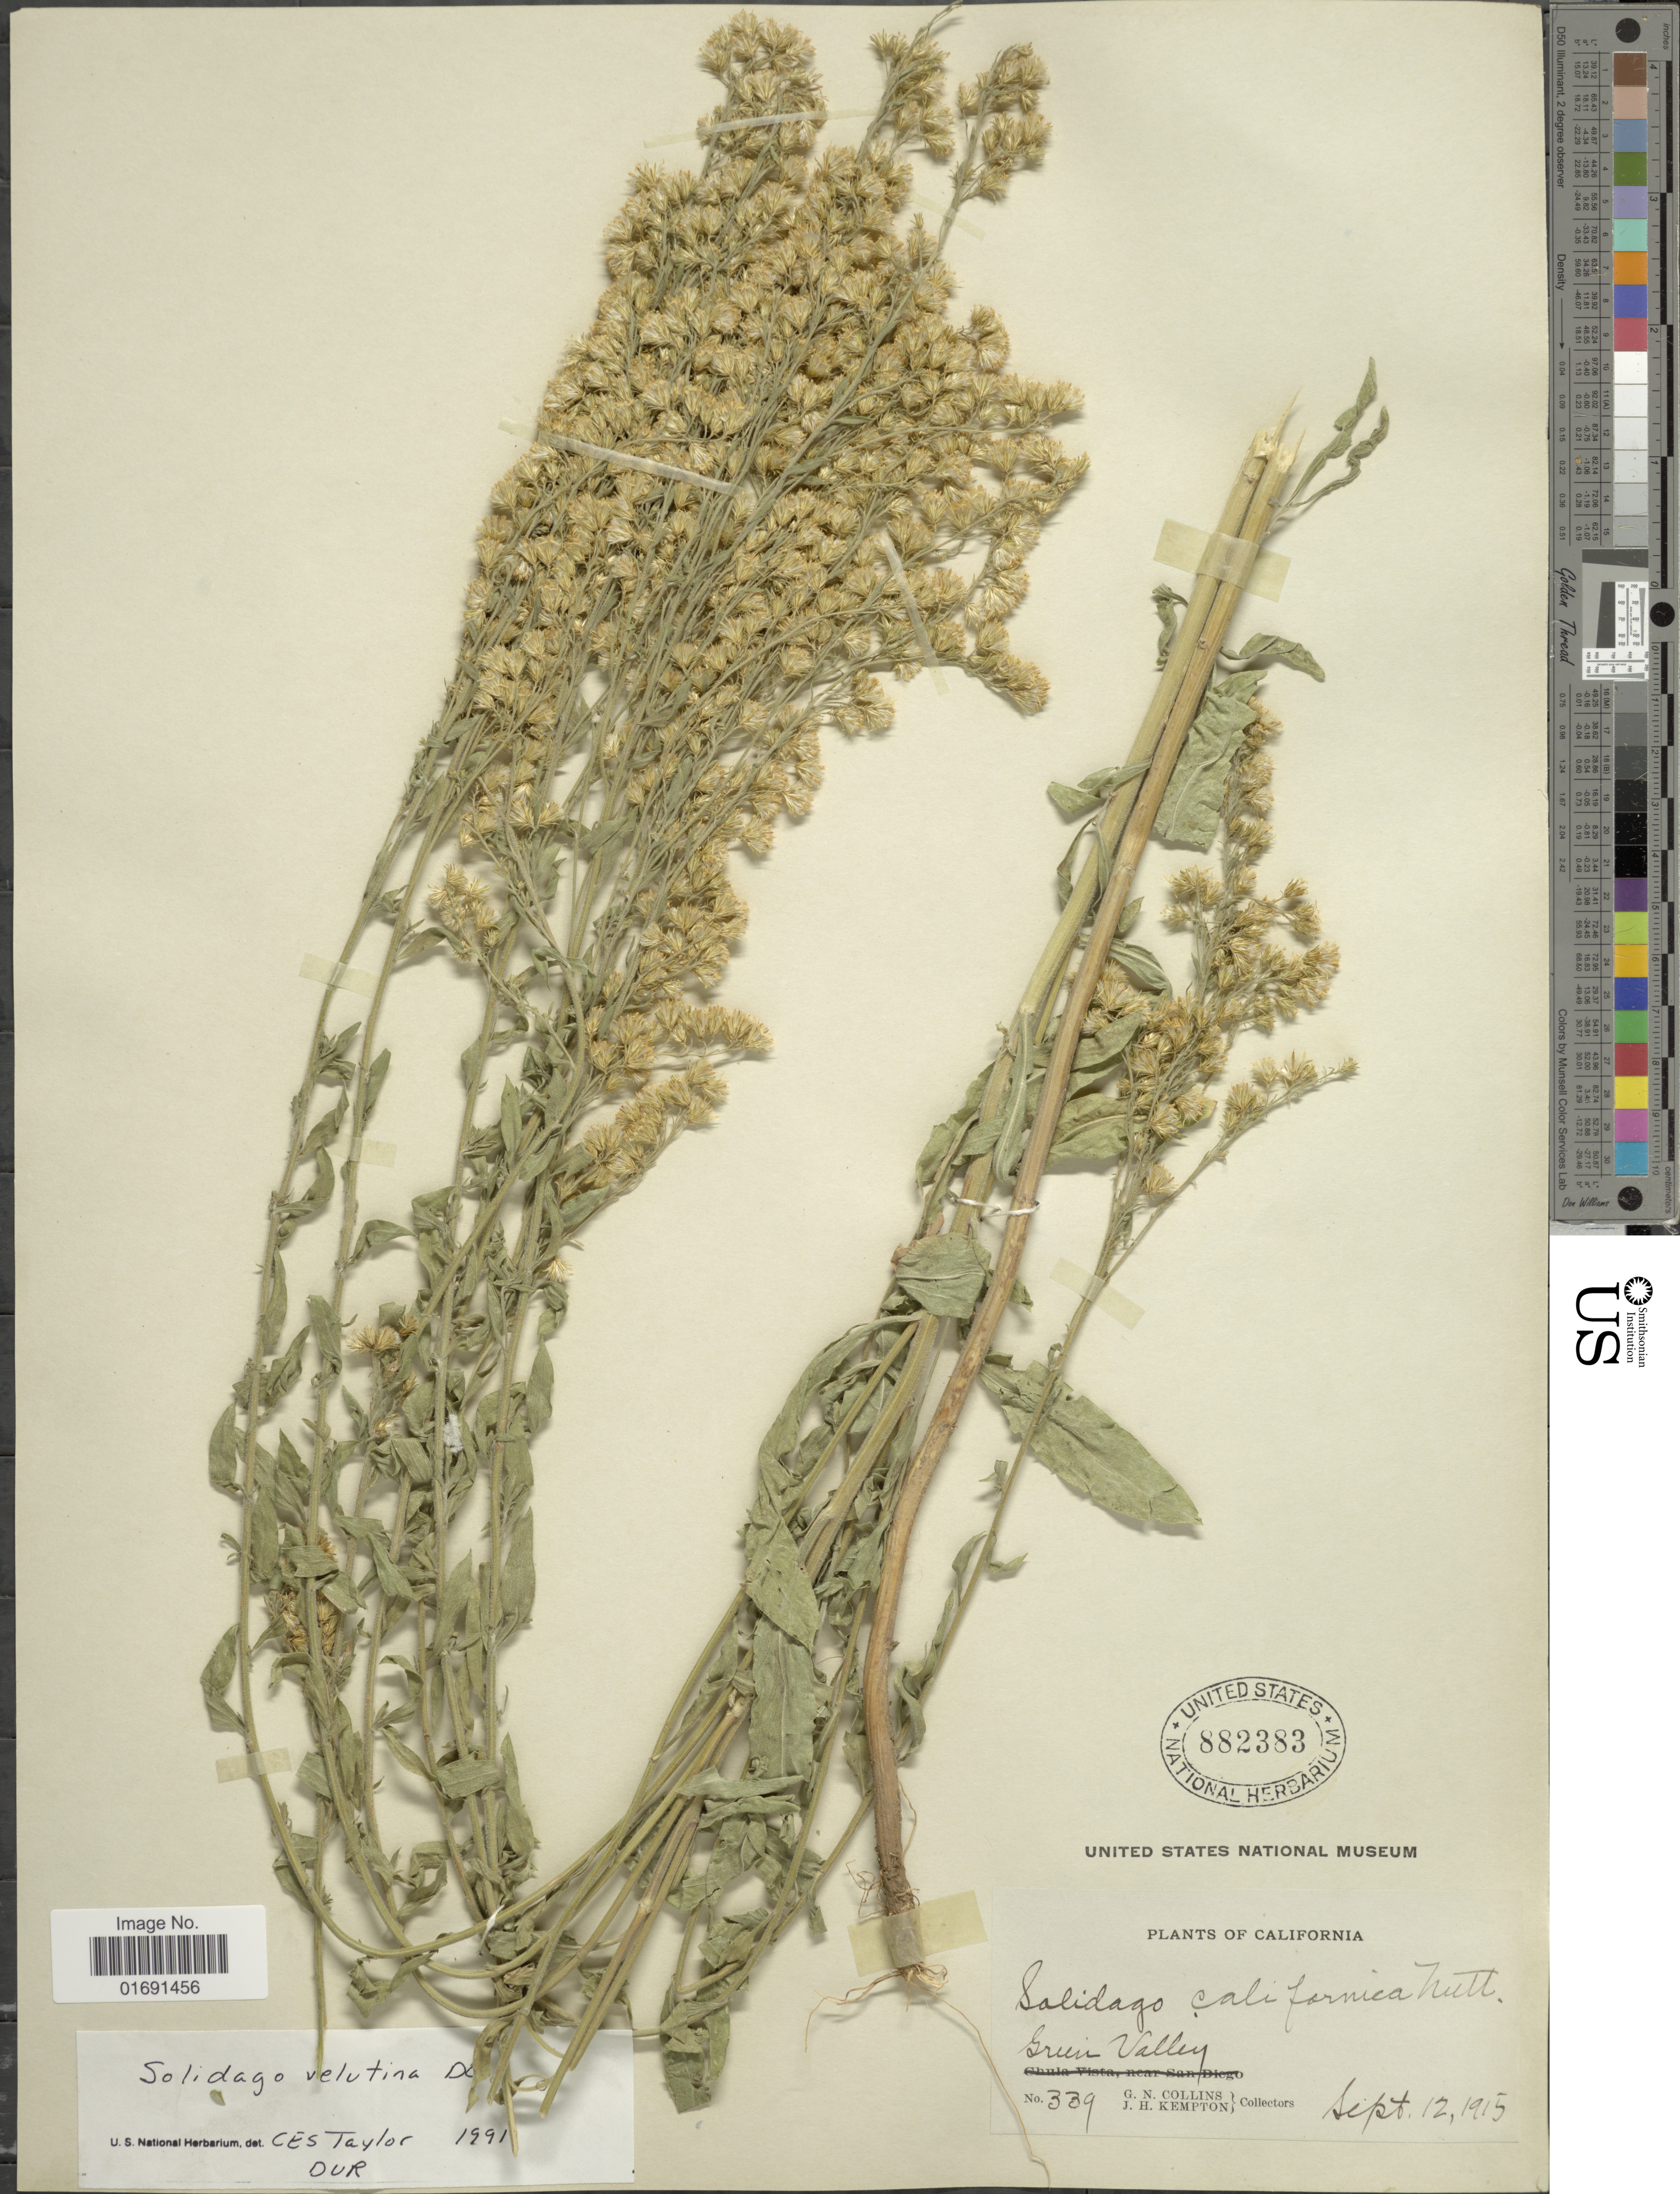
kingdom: Plantae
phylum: Tracheophyta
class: Magnoliopsida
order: Asterales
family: Asteraceae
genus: Solidago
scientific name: Solidago velutina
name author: DC.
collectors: G. Collins & J. H. Kempton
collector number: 339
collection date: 1915-09-12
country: United States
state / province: California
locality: Green Valley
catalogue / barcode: US 882383